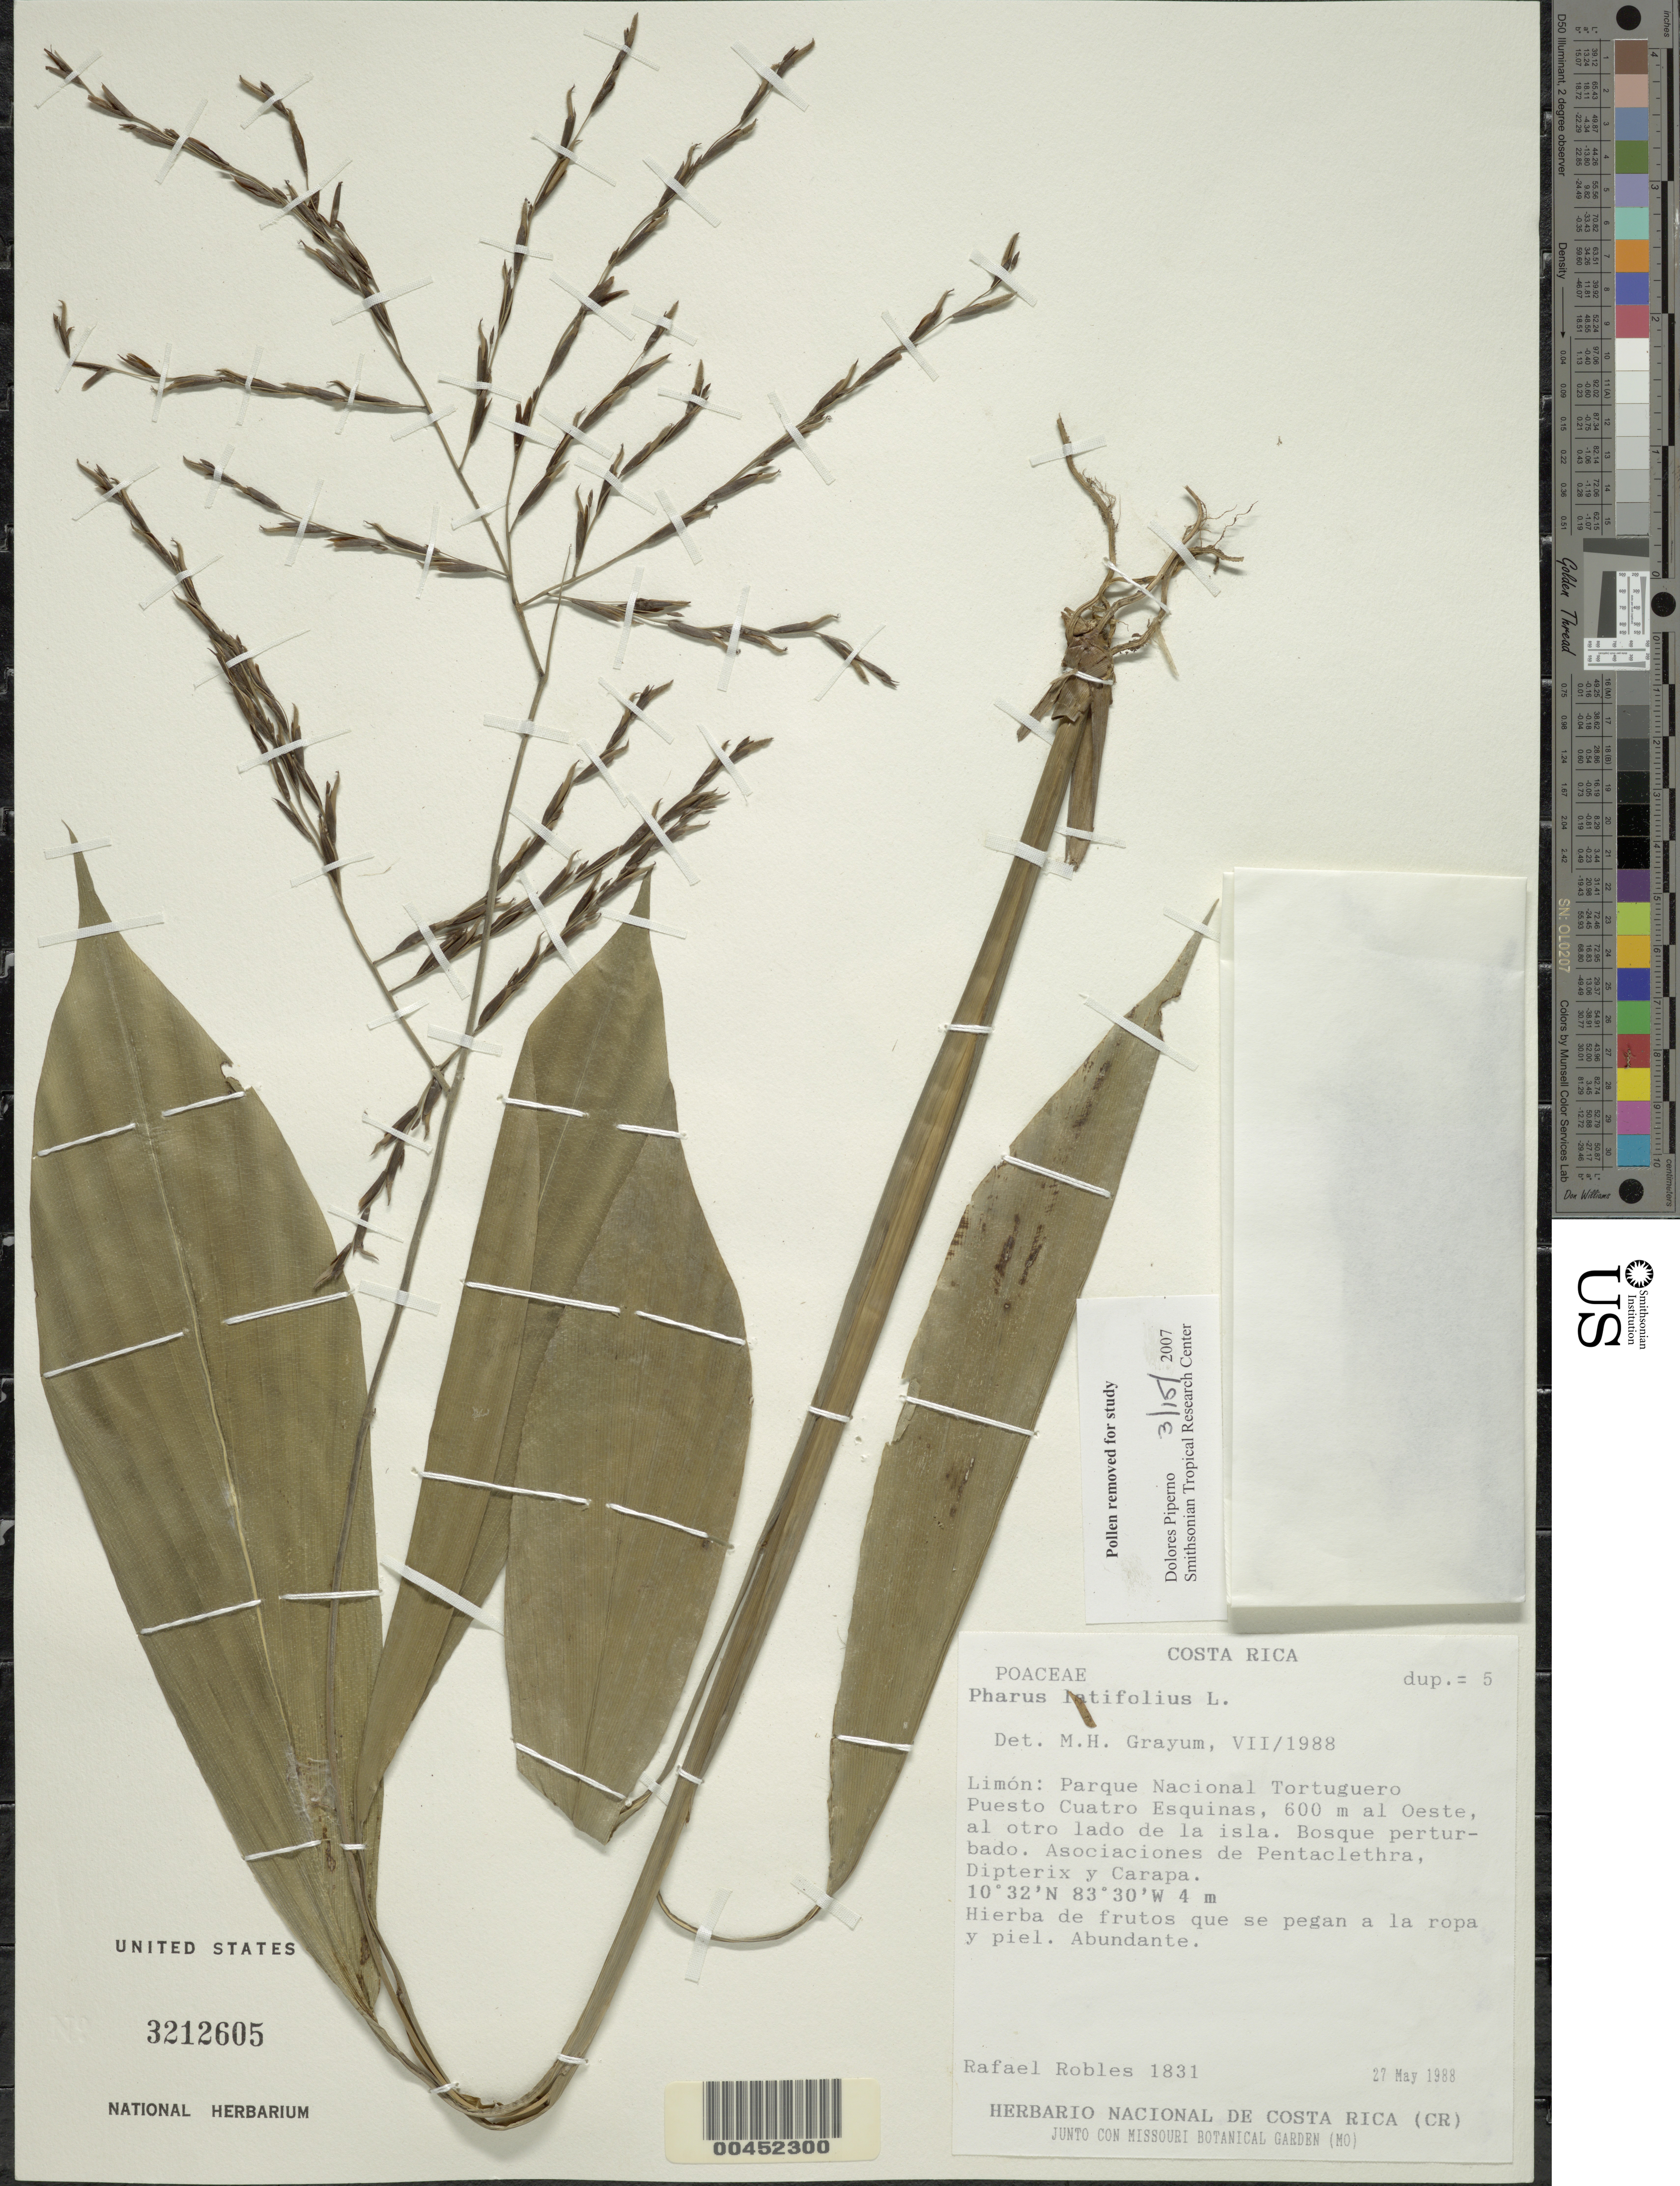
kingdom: Plantae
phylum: Tracheophyta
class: Liliopsida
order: Poales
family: Poaceae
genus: Pharus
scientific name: Pharus latifolius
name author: L.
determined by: Grayum, M. H., (MO MO)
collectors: R. Robles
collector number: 1831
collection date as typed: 27 May 1988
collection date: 1988-05-27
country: Costa Rica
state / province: Limón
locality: Parque nacional tortuguero puesto cuatro esquinas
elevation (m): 4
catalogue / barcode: US 3212605